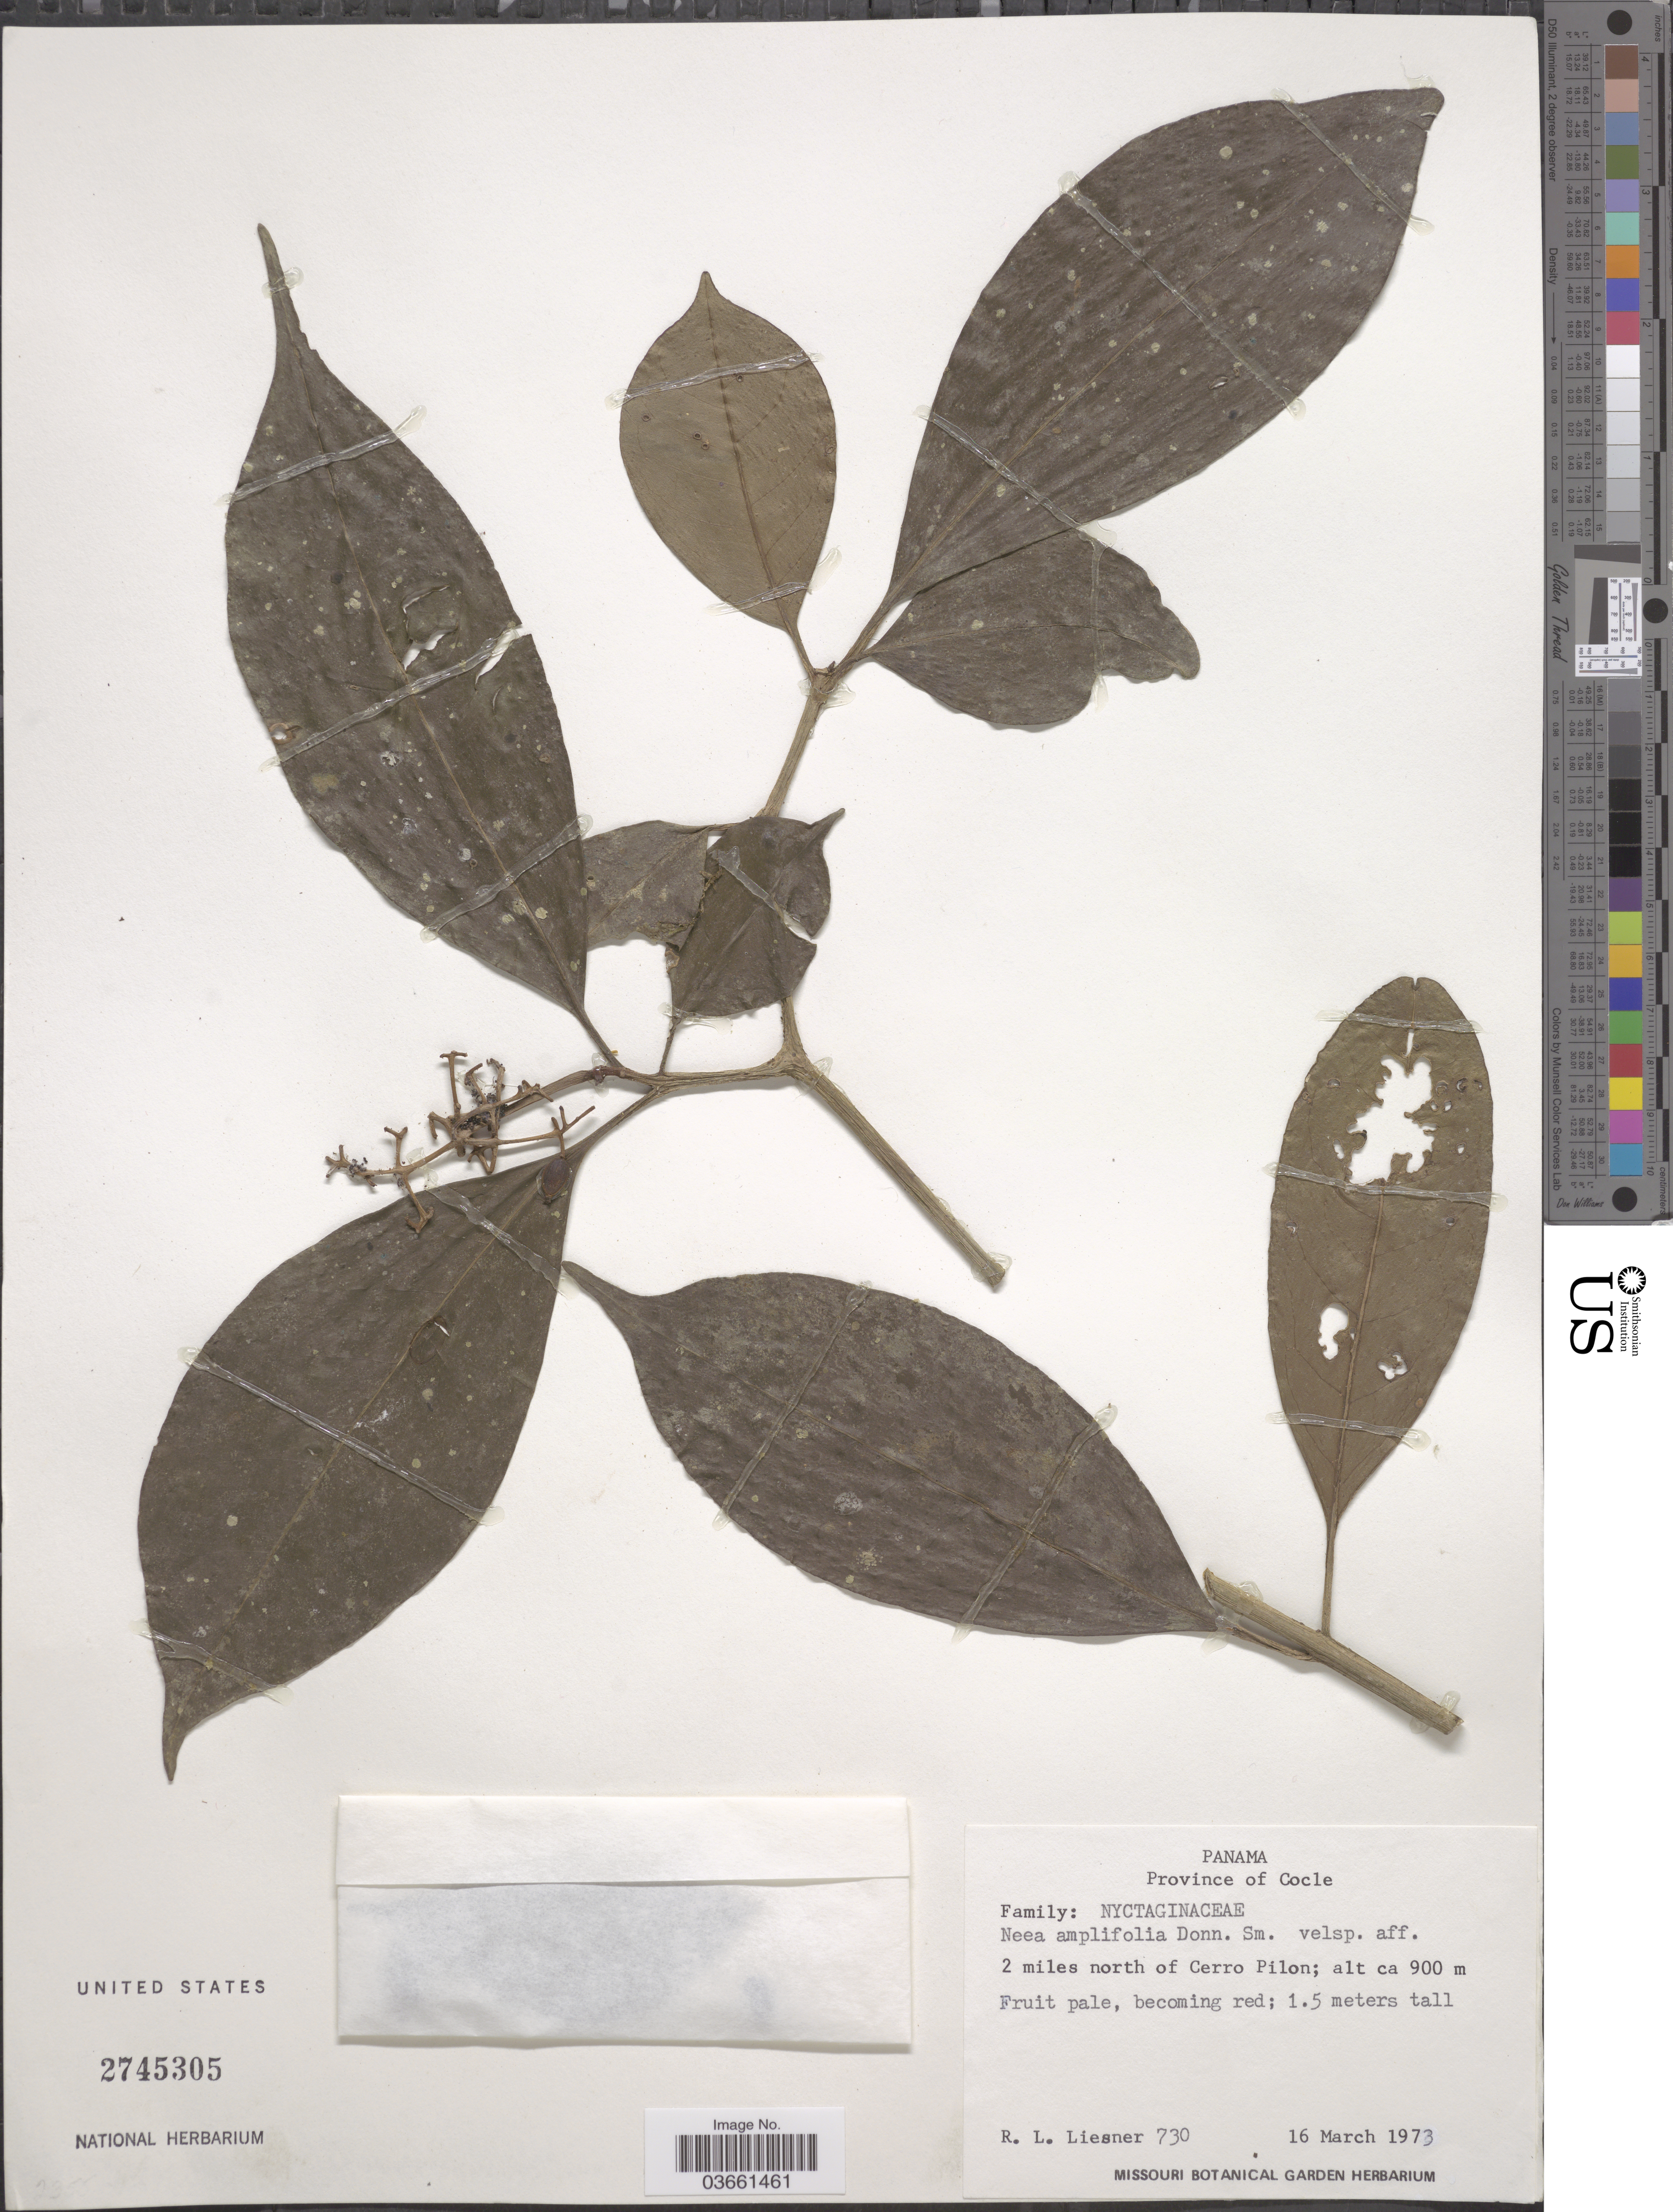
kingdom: Plantae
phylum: Tracheophyta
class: Magnoliopsida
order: Caryophyllales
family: Nyctaginaceae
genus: Neea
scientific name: Neea amplifolia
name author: Donn. Sm.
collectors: R. L. Liesner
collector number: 730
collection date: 1973-03-16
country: Panama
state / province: Coclé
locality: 2 miles north of Cerro Pilon.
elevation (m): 900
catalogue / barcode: US 2745305